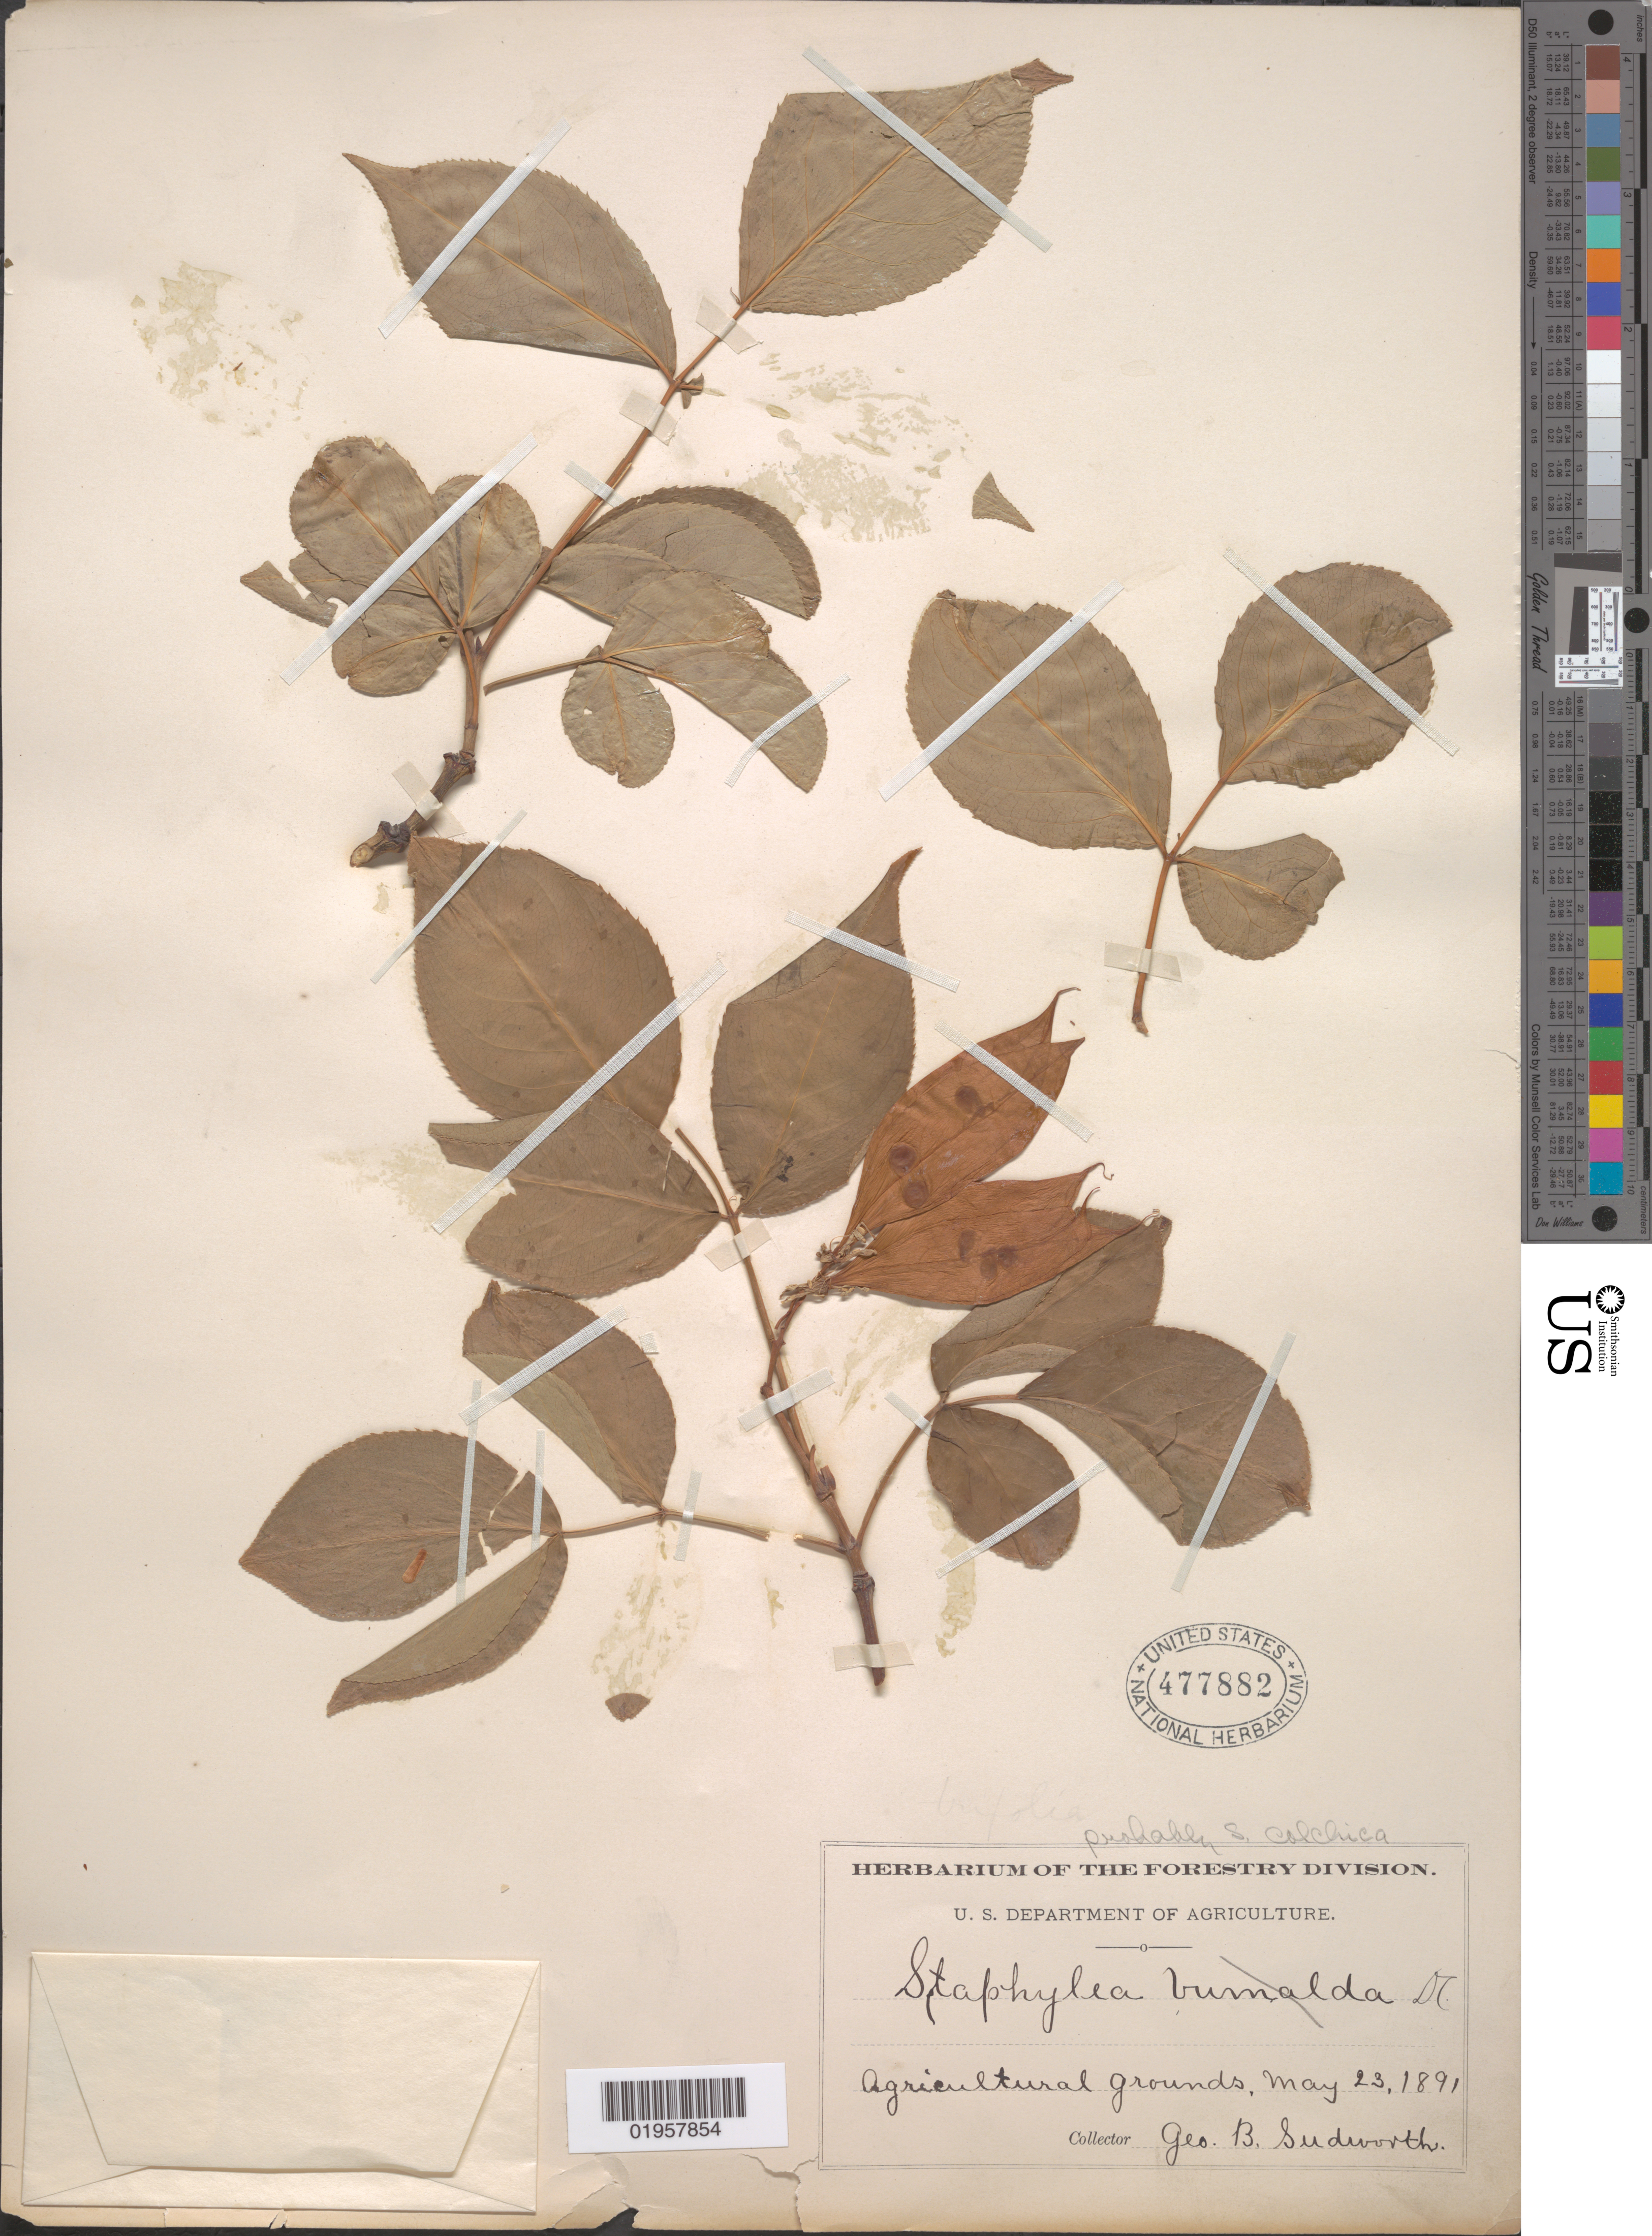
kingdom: Plantae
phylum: Tracheophyta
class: Magnoliopsida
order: Crossosomatales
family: Staphyleaceae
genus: Staphylea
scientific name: Staphylea colchica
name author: Steven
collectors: G. B. Sudworth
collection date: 1891-05-23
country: United States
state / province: District of Columbia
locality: Agricultural Grounds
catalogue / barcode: US 477882